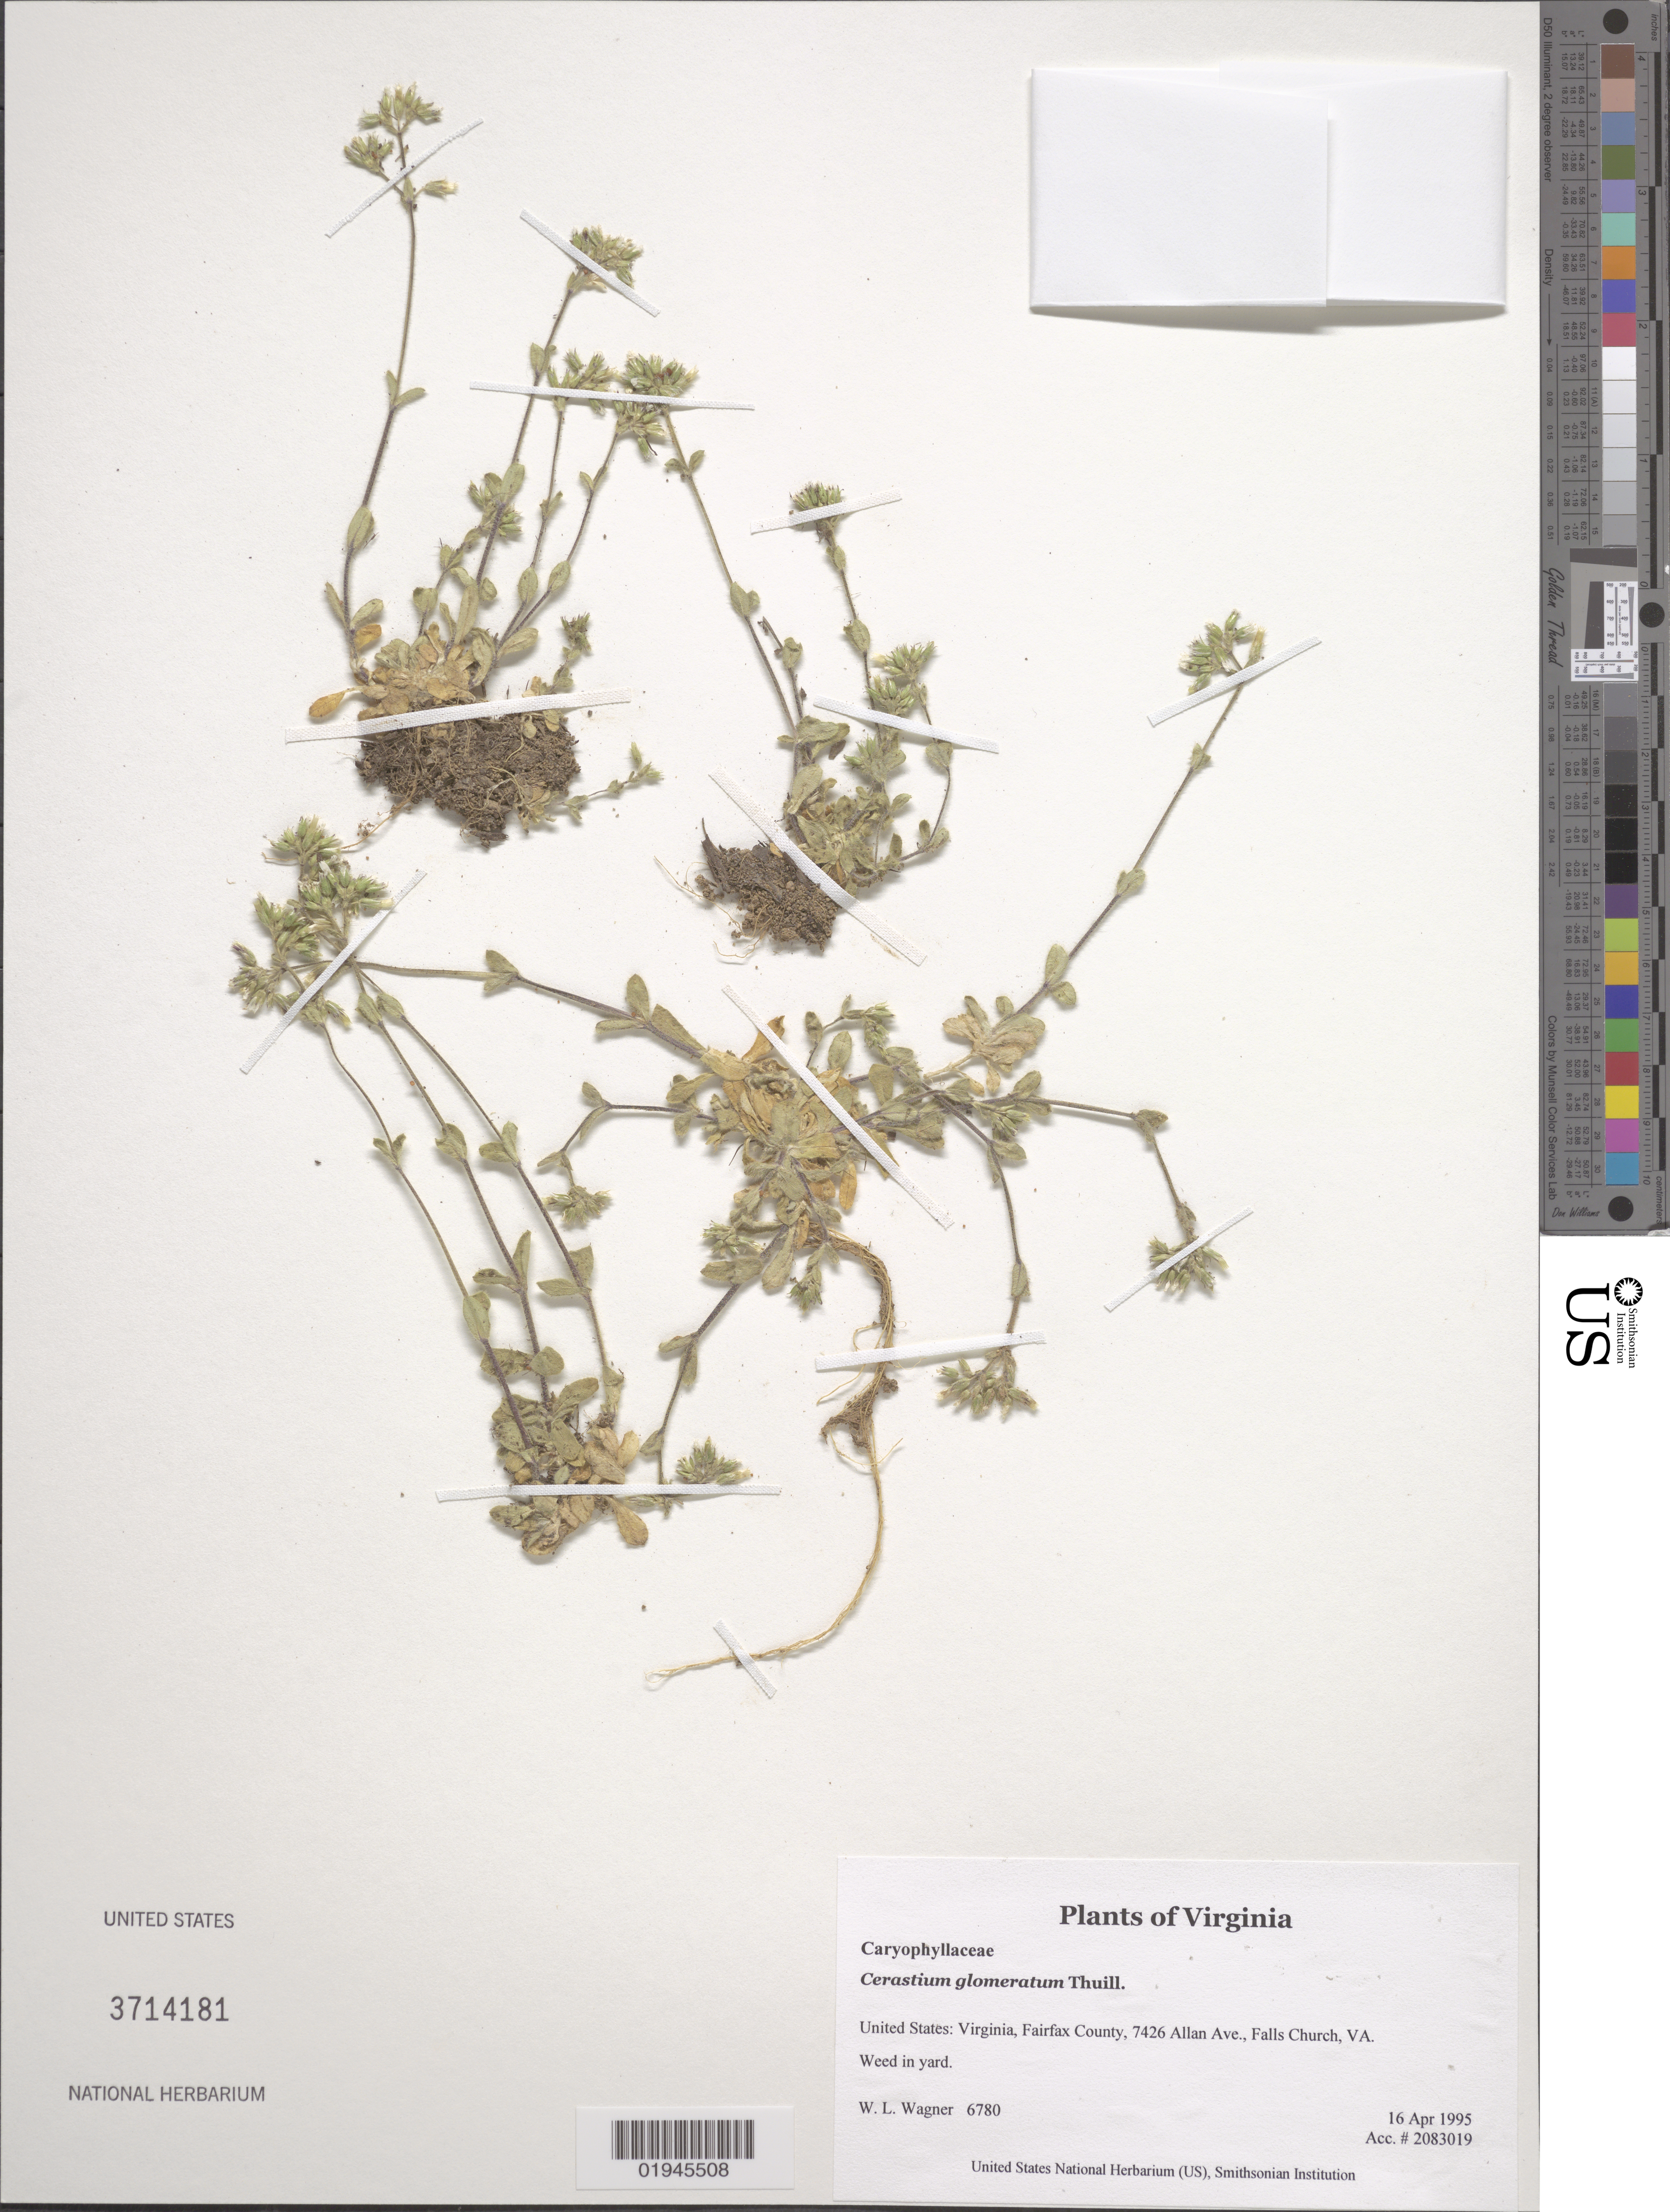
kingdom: Plantae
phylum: Tracheophyta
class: Magnoliopsida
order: Caryophyllales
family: Caryophyllaceae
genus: Cerastium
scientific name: Cerastium glomeratum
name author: Thuill.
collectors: W. L. Wagner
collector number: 6780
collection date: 1995-04-16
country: United States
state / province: Virginia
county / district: Fairfax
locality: In yard at 7426 Allan Ave., Falls Church, VA.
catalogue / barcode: US 3714181